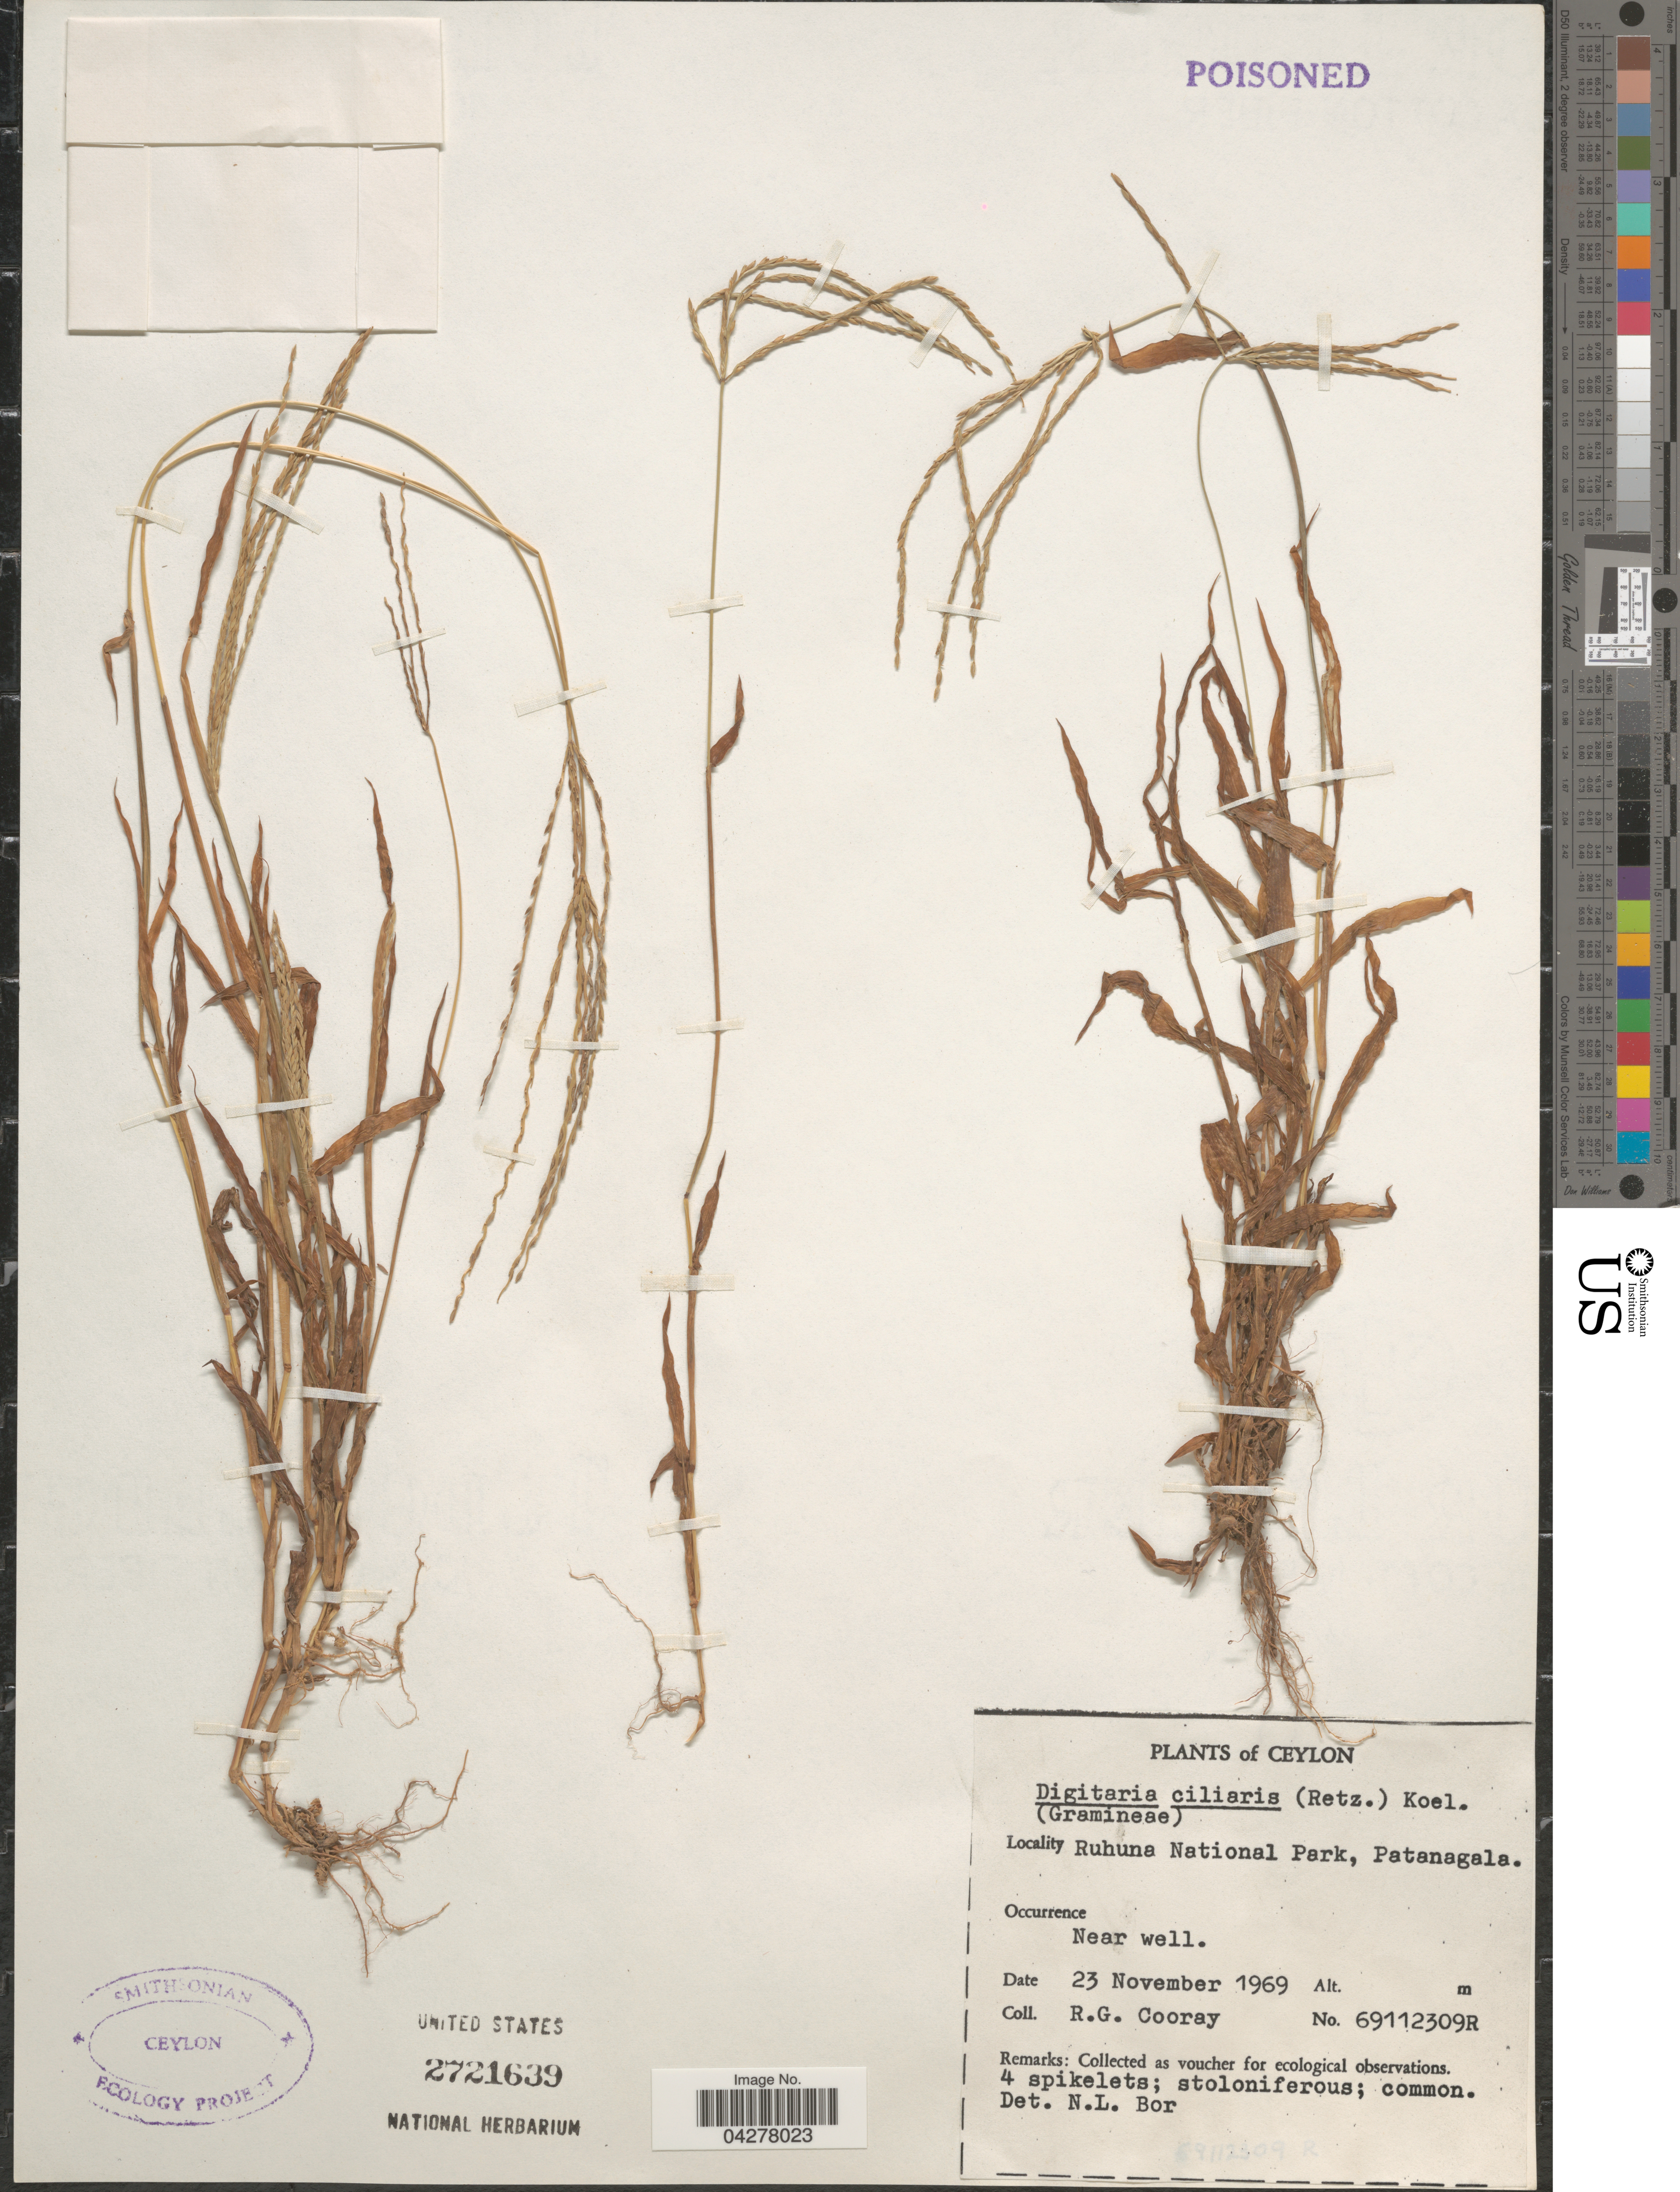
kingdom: Plantae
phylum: Tracheophyta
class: Liliopsida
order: Poales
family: Poaceae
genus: Digitaria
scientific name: Digitaria ciliaris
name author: (Retz.) Koeler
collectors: R. Cooray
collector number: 69112309R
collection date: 1969-11-23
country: Sri Lanka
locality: Ceylon. Ruhuna National Park, Patanagala. Near well.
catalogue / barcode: US 2721639